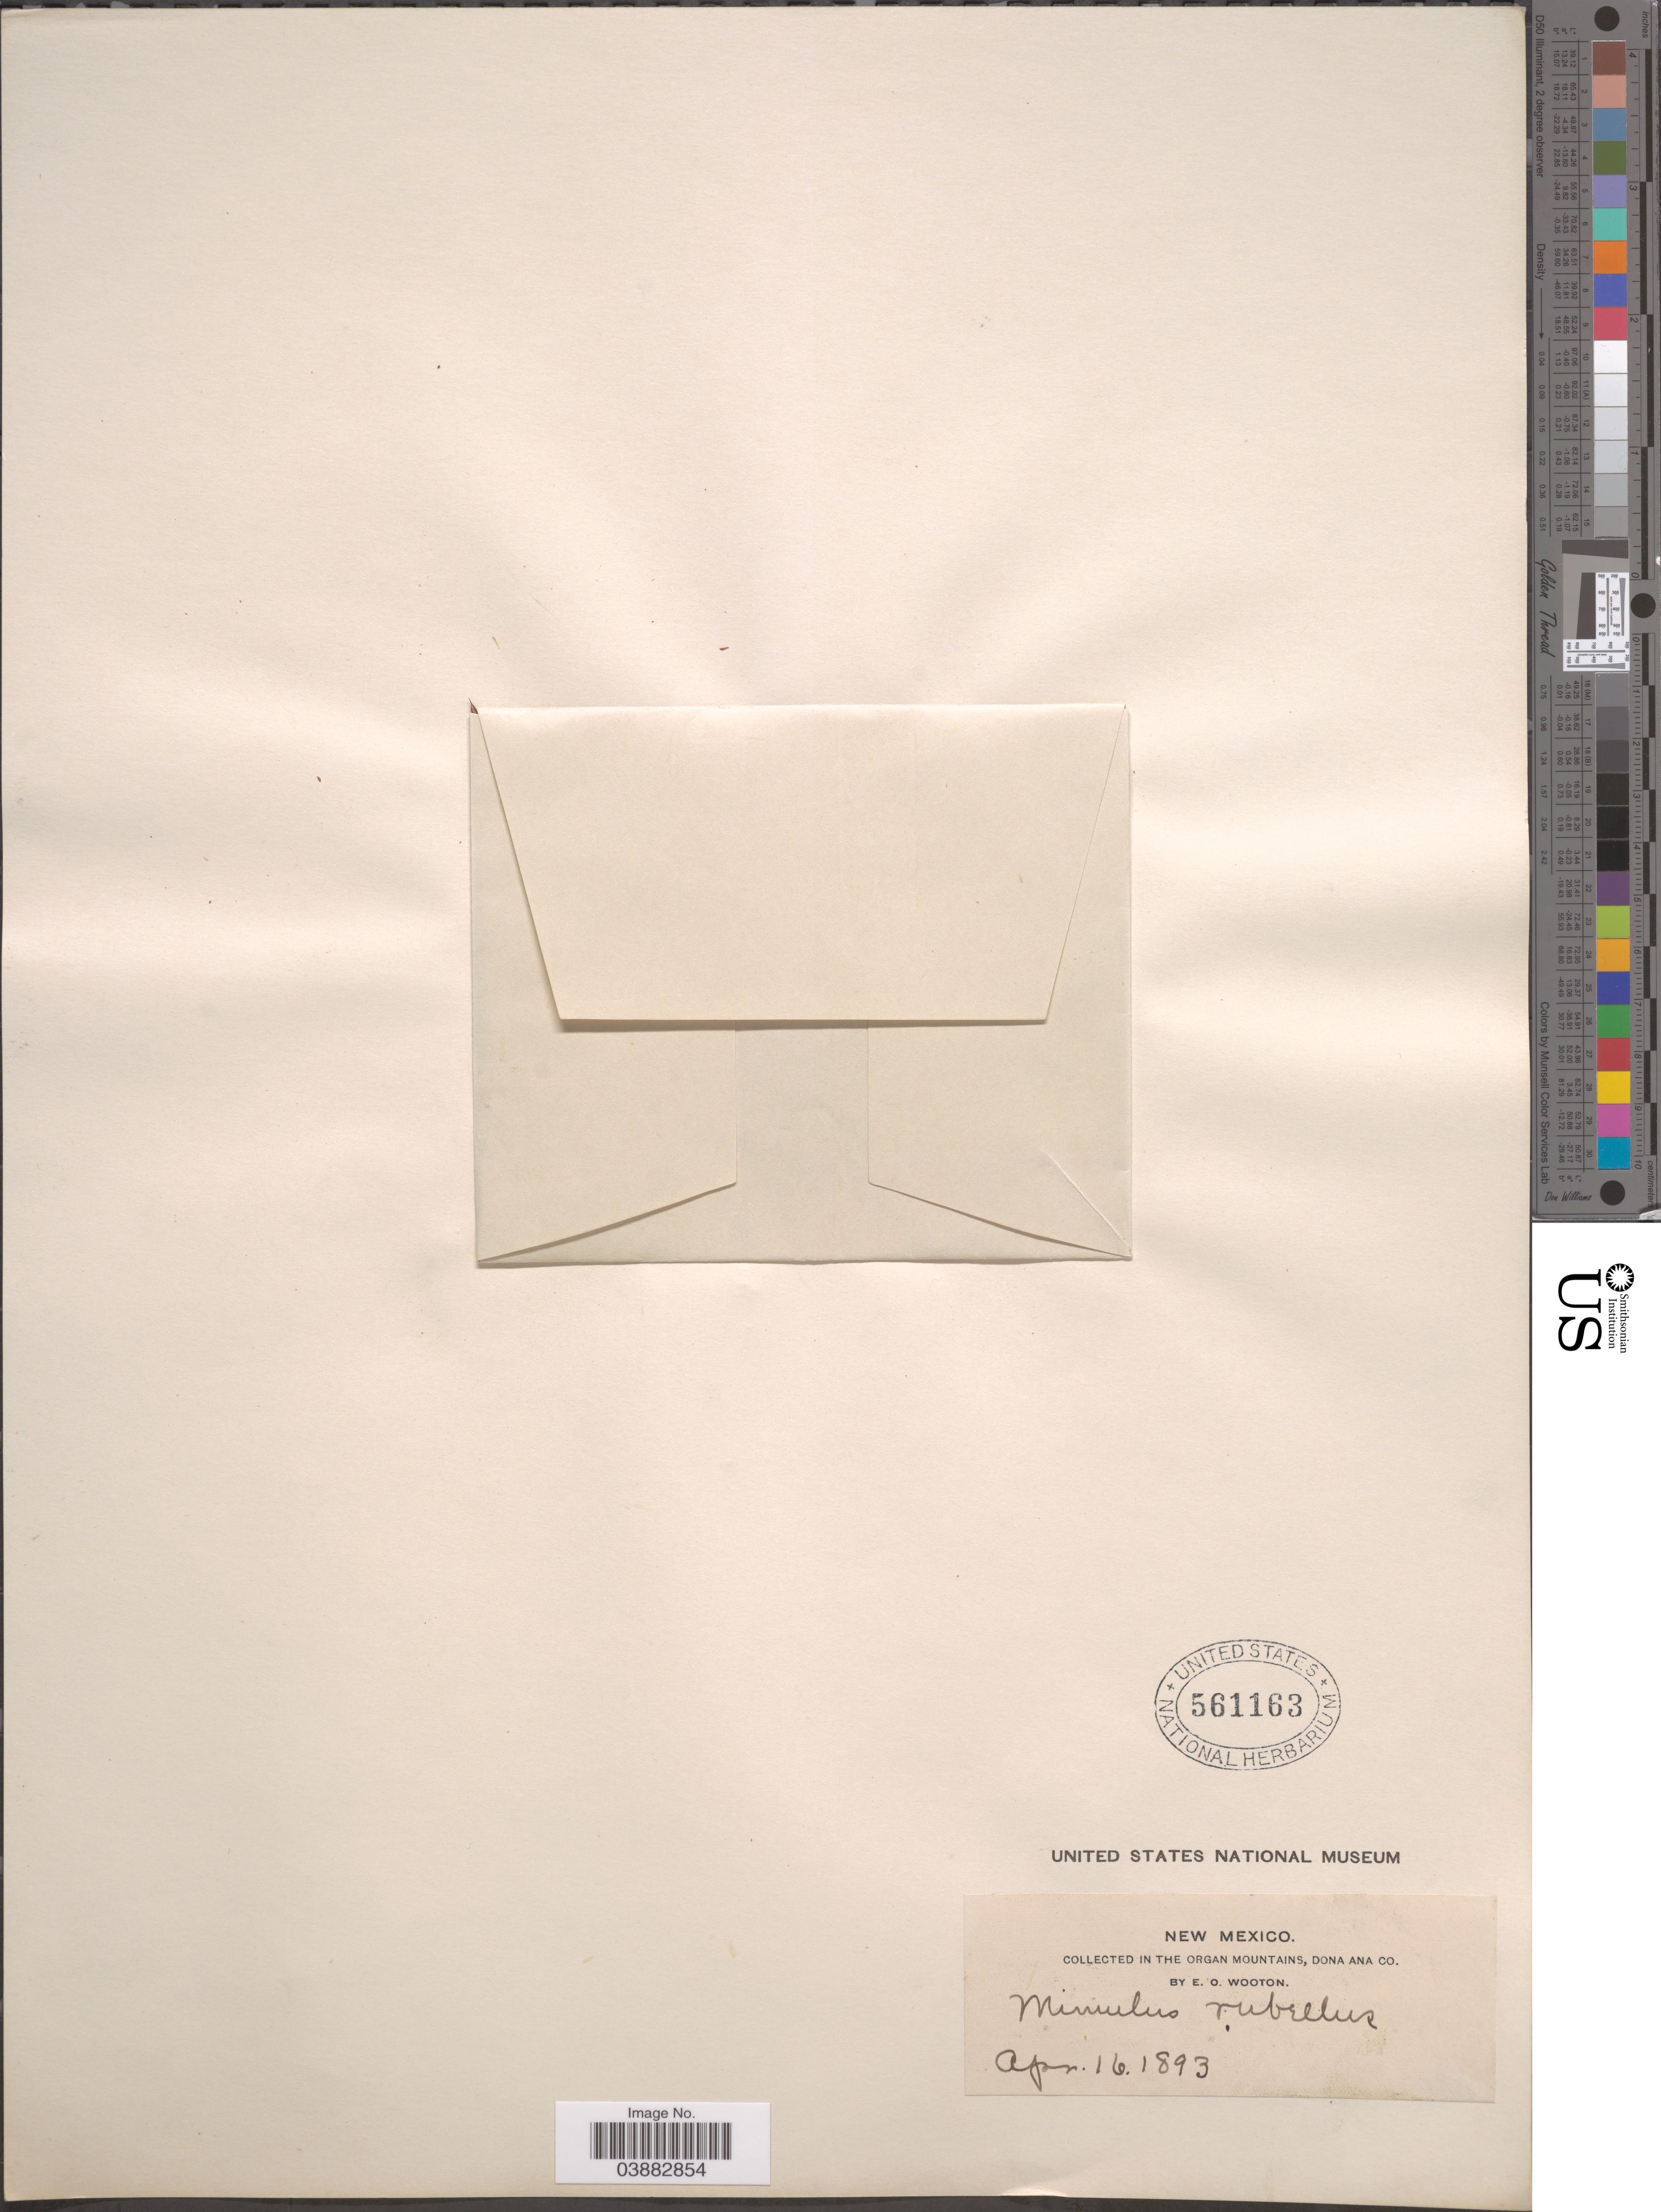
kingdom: Plantae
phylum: Tracheophyta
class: Magnoliopsida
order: Lamiales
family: Phrymaceae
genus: Mimulus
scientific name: Mimulus rubellus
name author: A. Gray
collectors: E. O. Wooton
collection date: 1893-04-16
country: United States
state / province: New Mexico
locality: In the Organ Mountains, Dona Ana Co.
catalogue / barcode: US 561163